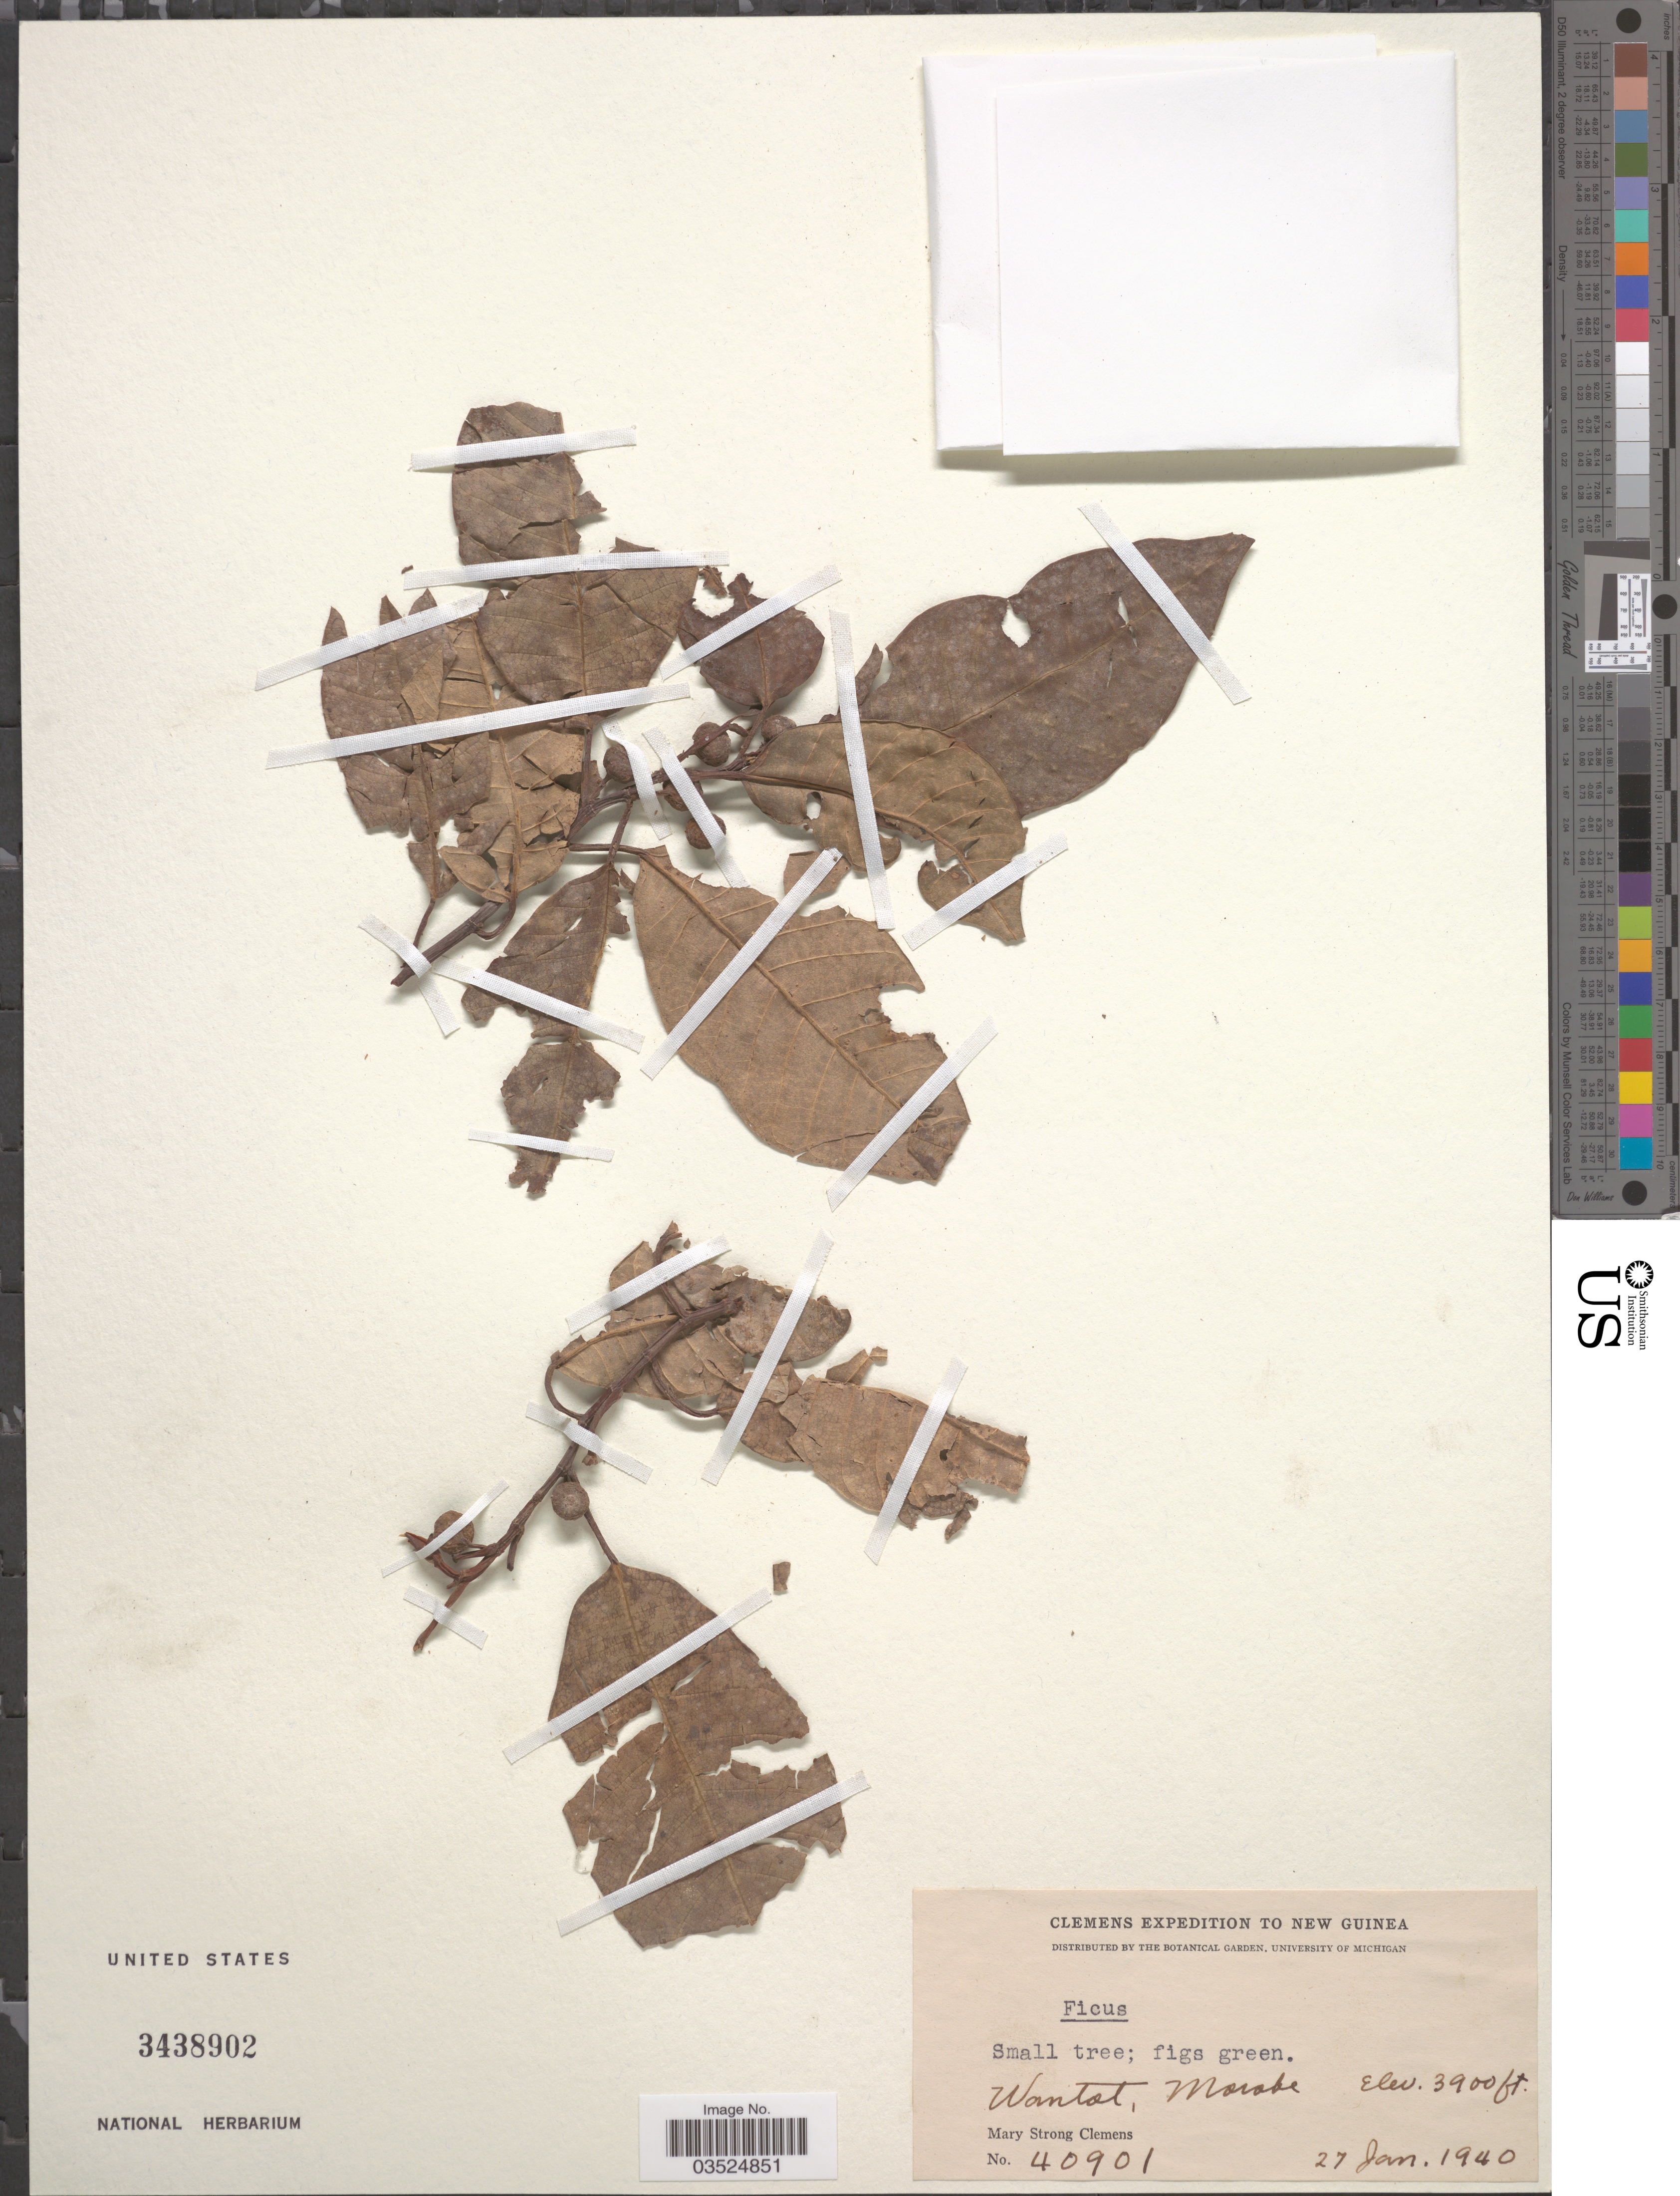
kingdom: Plantae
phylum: Tracheophyta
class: Magnoliopsida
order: Rosales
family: Moraceae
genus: Ficus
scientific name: Ficus sp.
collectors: M. S. Clemens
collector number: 40901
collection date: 1940-01-27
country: Papua New Guinea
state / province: Morobe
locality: New Guinea. Wantot, Morobe.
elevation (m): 1189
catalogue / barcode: US 3438902